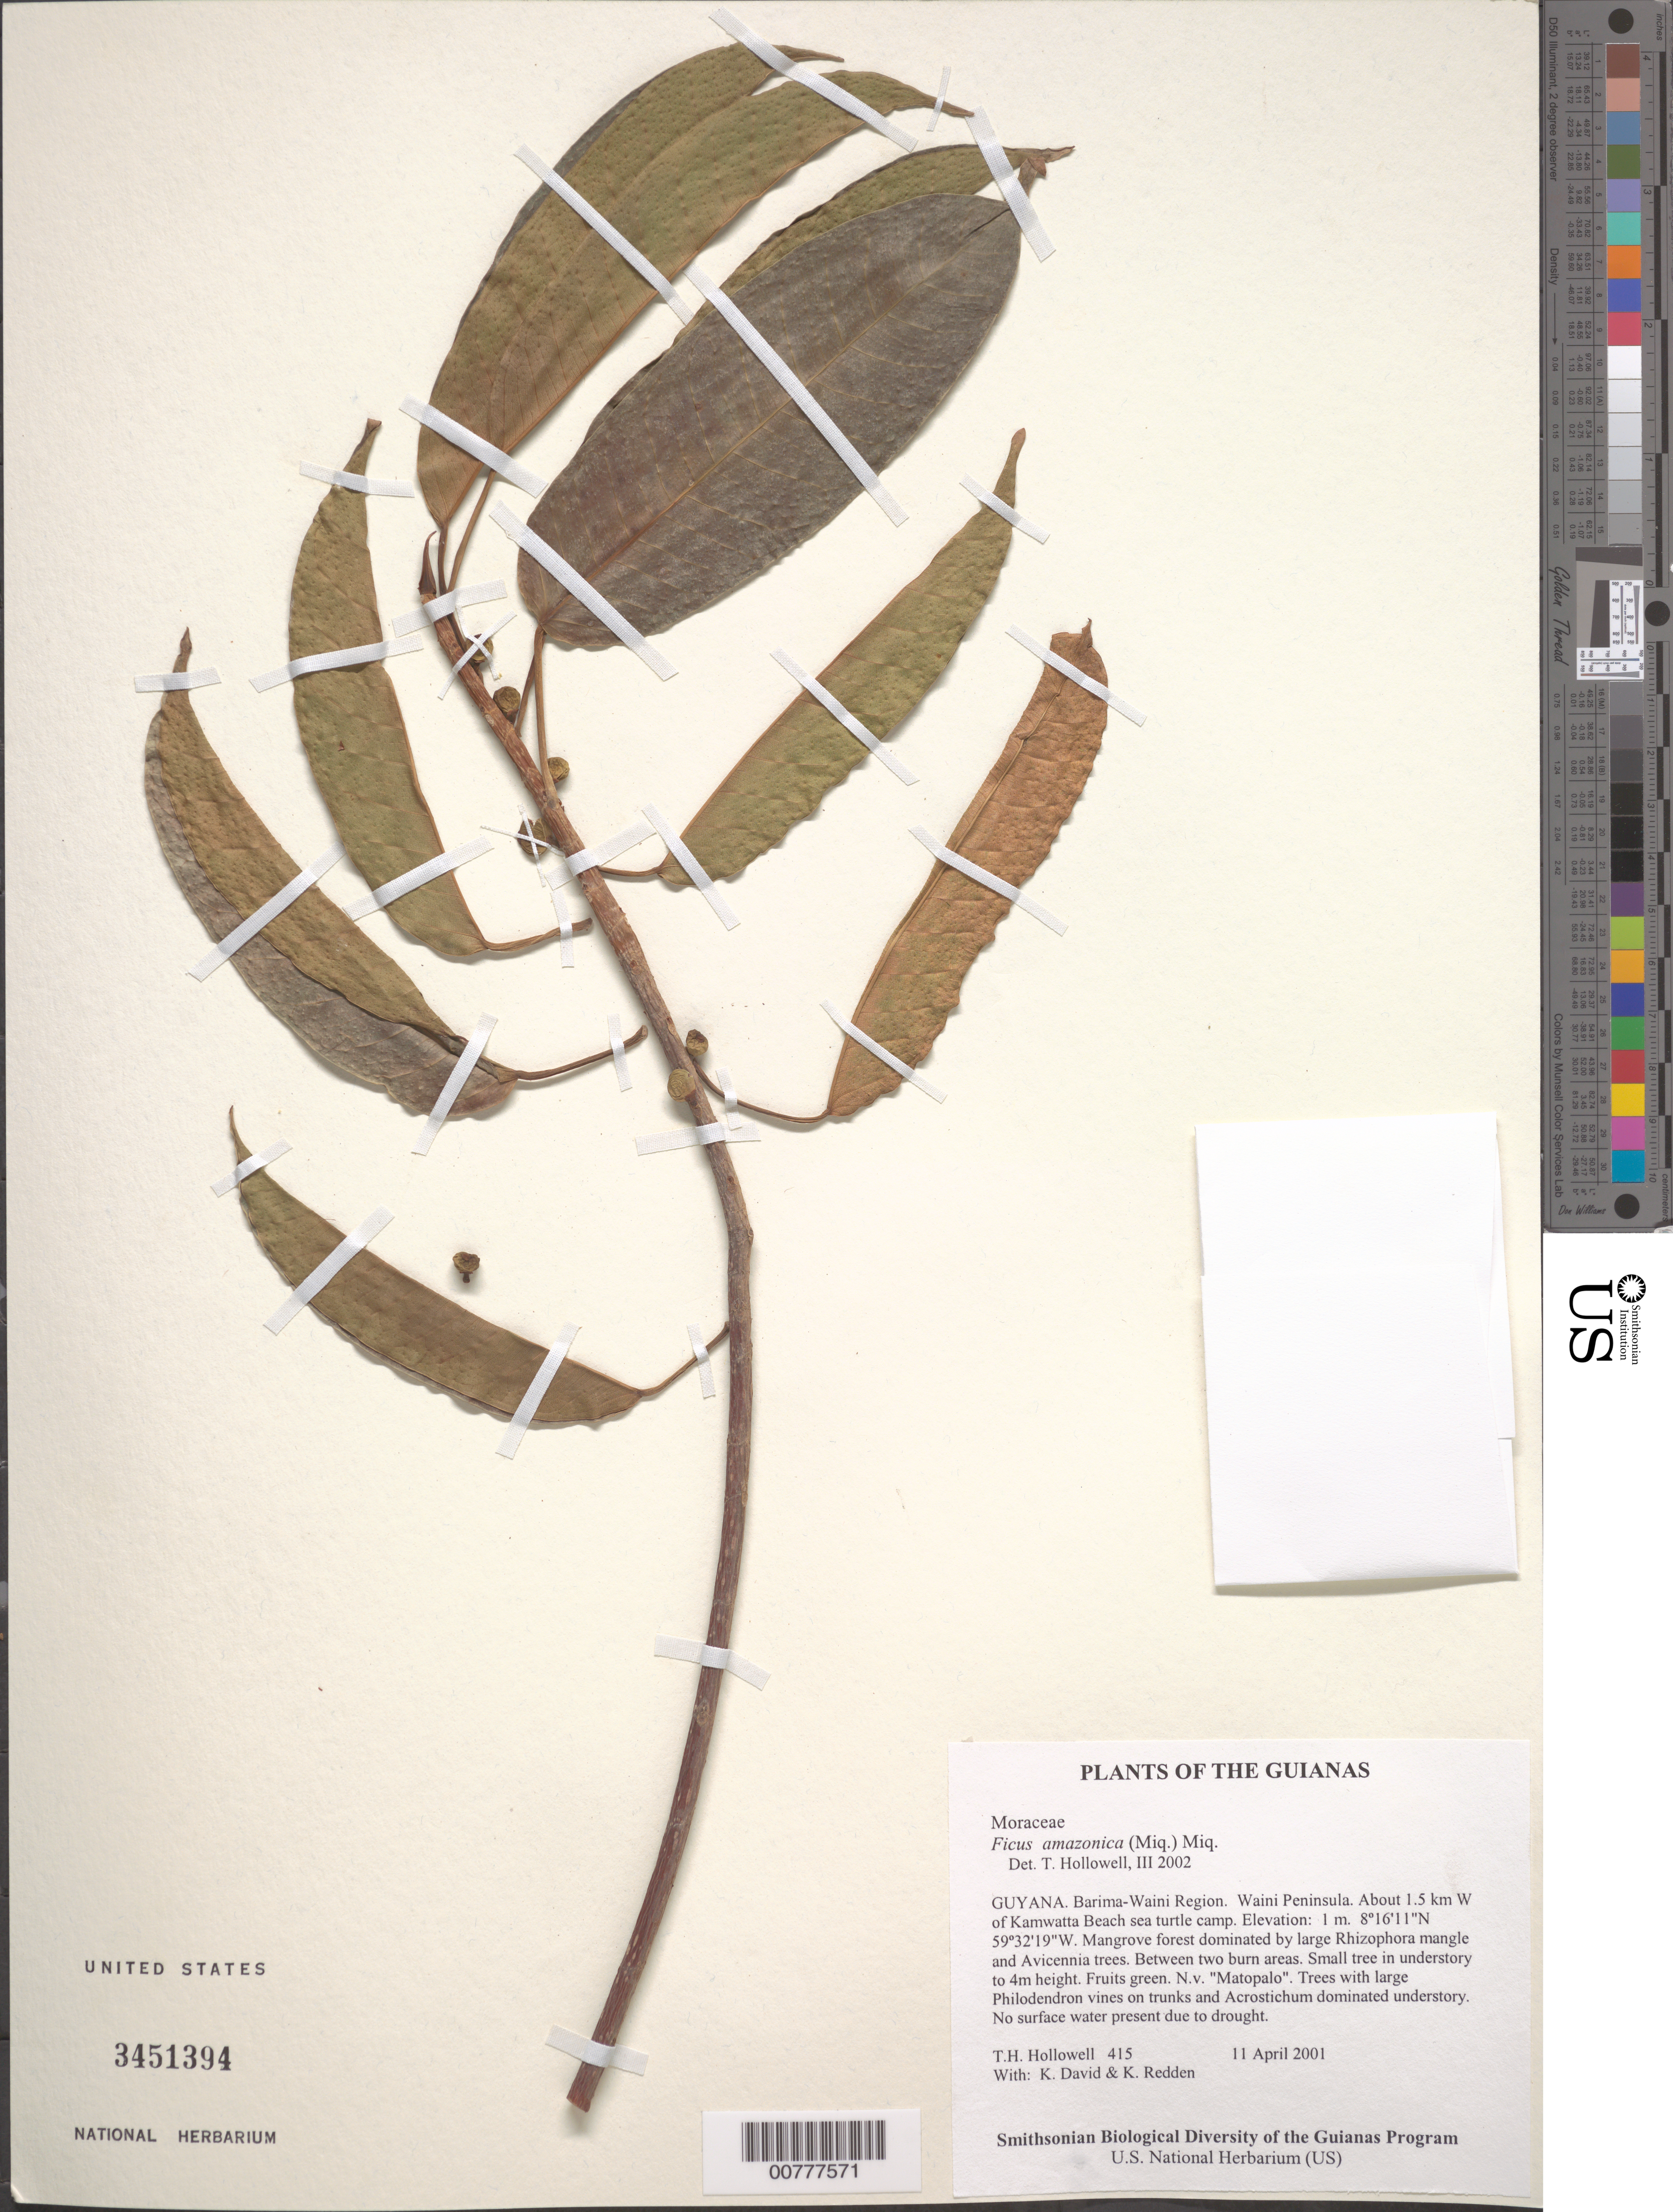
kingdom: Plantae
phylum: Tracheophyta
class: Magnoliopsida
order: Rosales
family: Moraceae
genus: Ficus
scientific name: Ficus amazonica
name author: (Miq.) Miq.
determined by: Berg, C. C.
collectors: T. Hollowell, K. David & K. M. Redden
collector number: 415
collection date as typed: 11 April 2001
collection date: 2001-04-11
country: Guyana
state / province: Barima-Waini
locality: Waini Peninsula. About 1.5 km W of Kamwatta Beach sea turtle camp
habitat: Mangrove forest dominated by large Rhizophora mangle and Avicennia trees. Between two burn areas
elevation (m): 1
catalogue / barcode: US 3451394